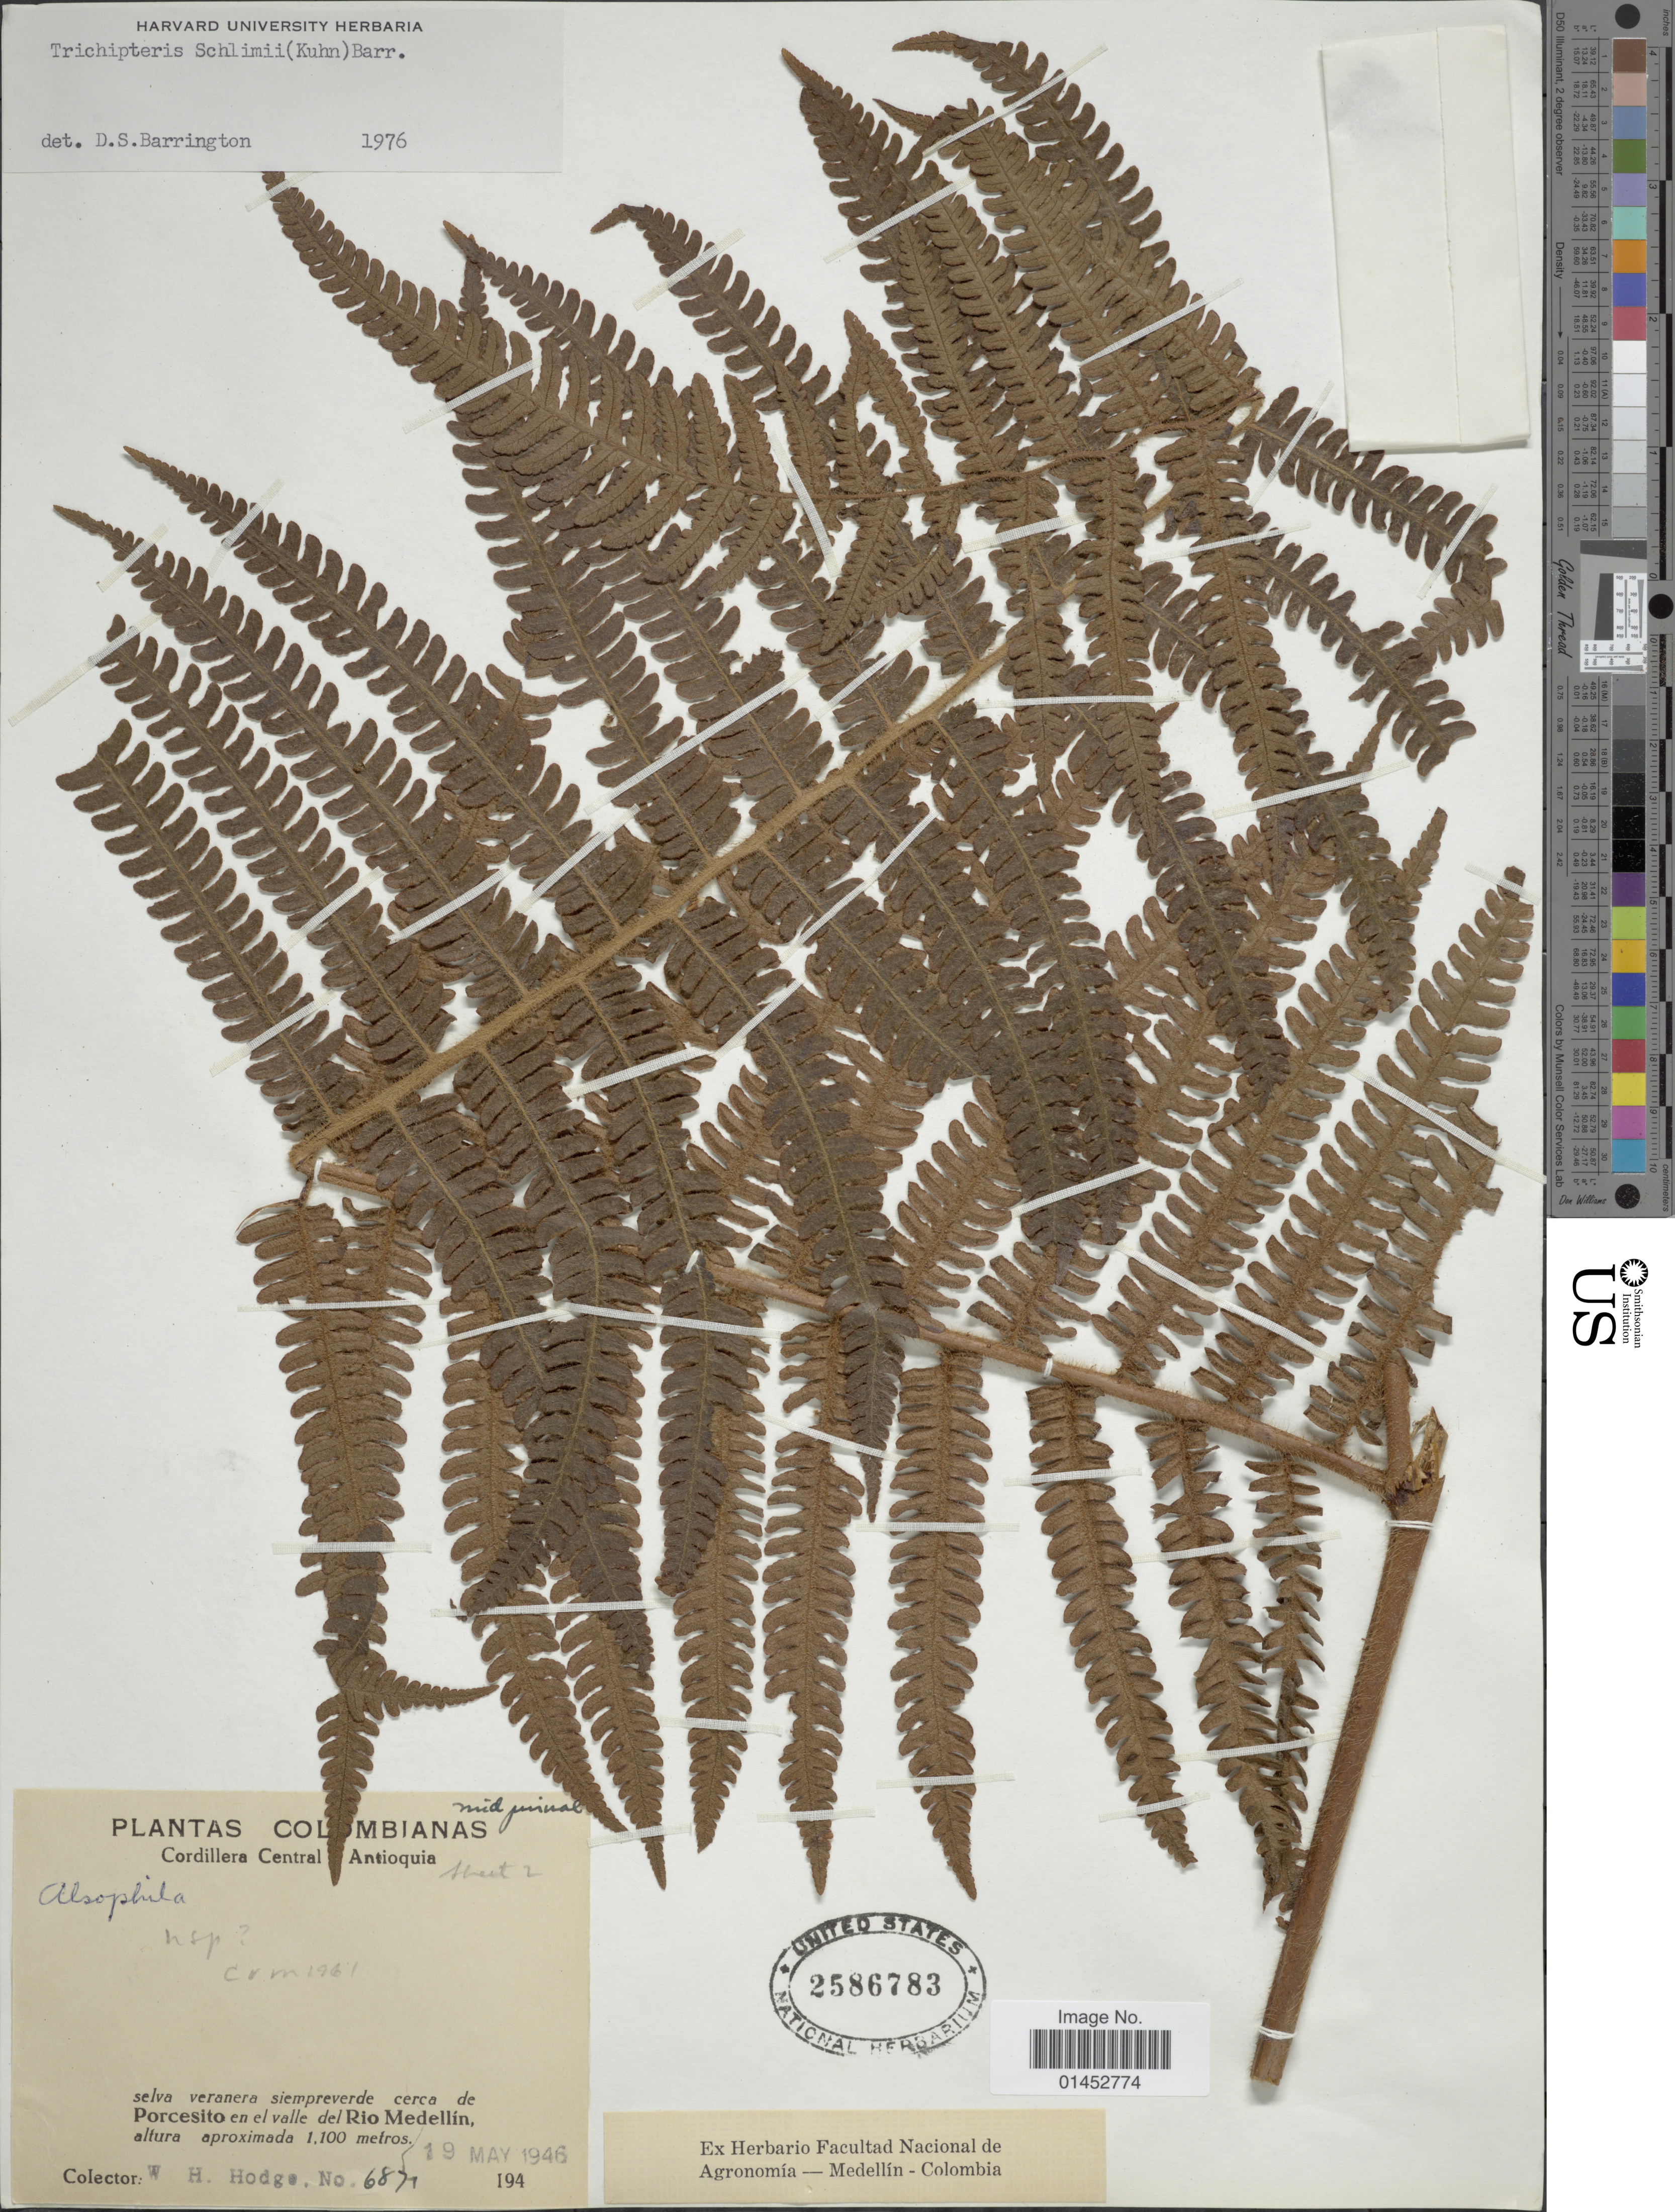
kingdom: Plantae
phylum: Tracheophyta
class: Polypodiopsida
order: Cyatheales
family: Cyatheaceae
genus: Cyathea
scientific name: Cyathea schlimii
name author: (Kuhn) Domin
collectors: W. Hodge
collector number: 6871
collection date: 1946-05-19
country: Colombia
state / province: Antioquia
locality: Cordillera central, selva veranera siepreverde cerca de Porcesitoo en el valle del Rio Medellín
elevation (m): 1100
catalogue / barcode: US 2586783